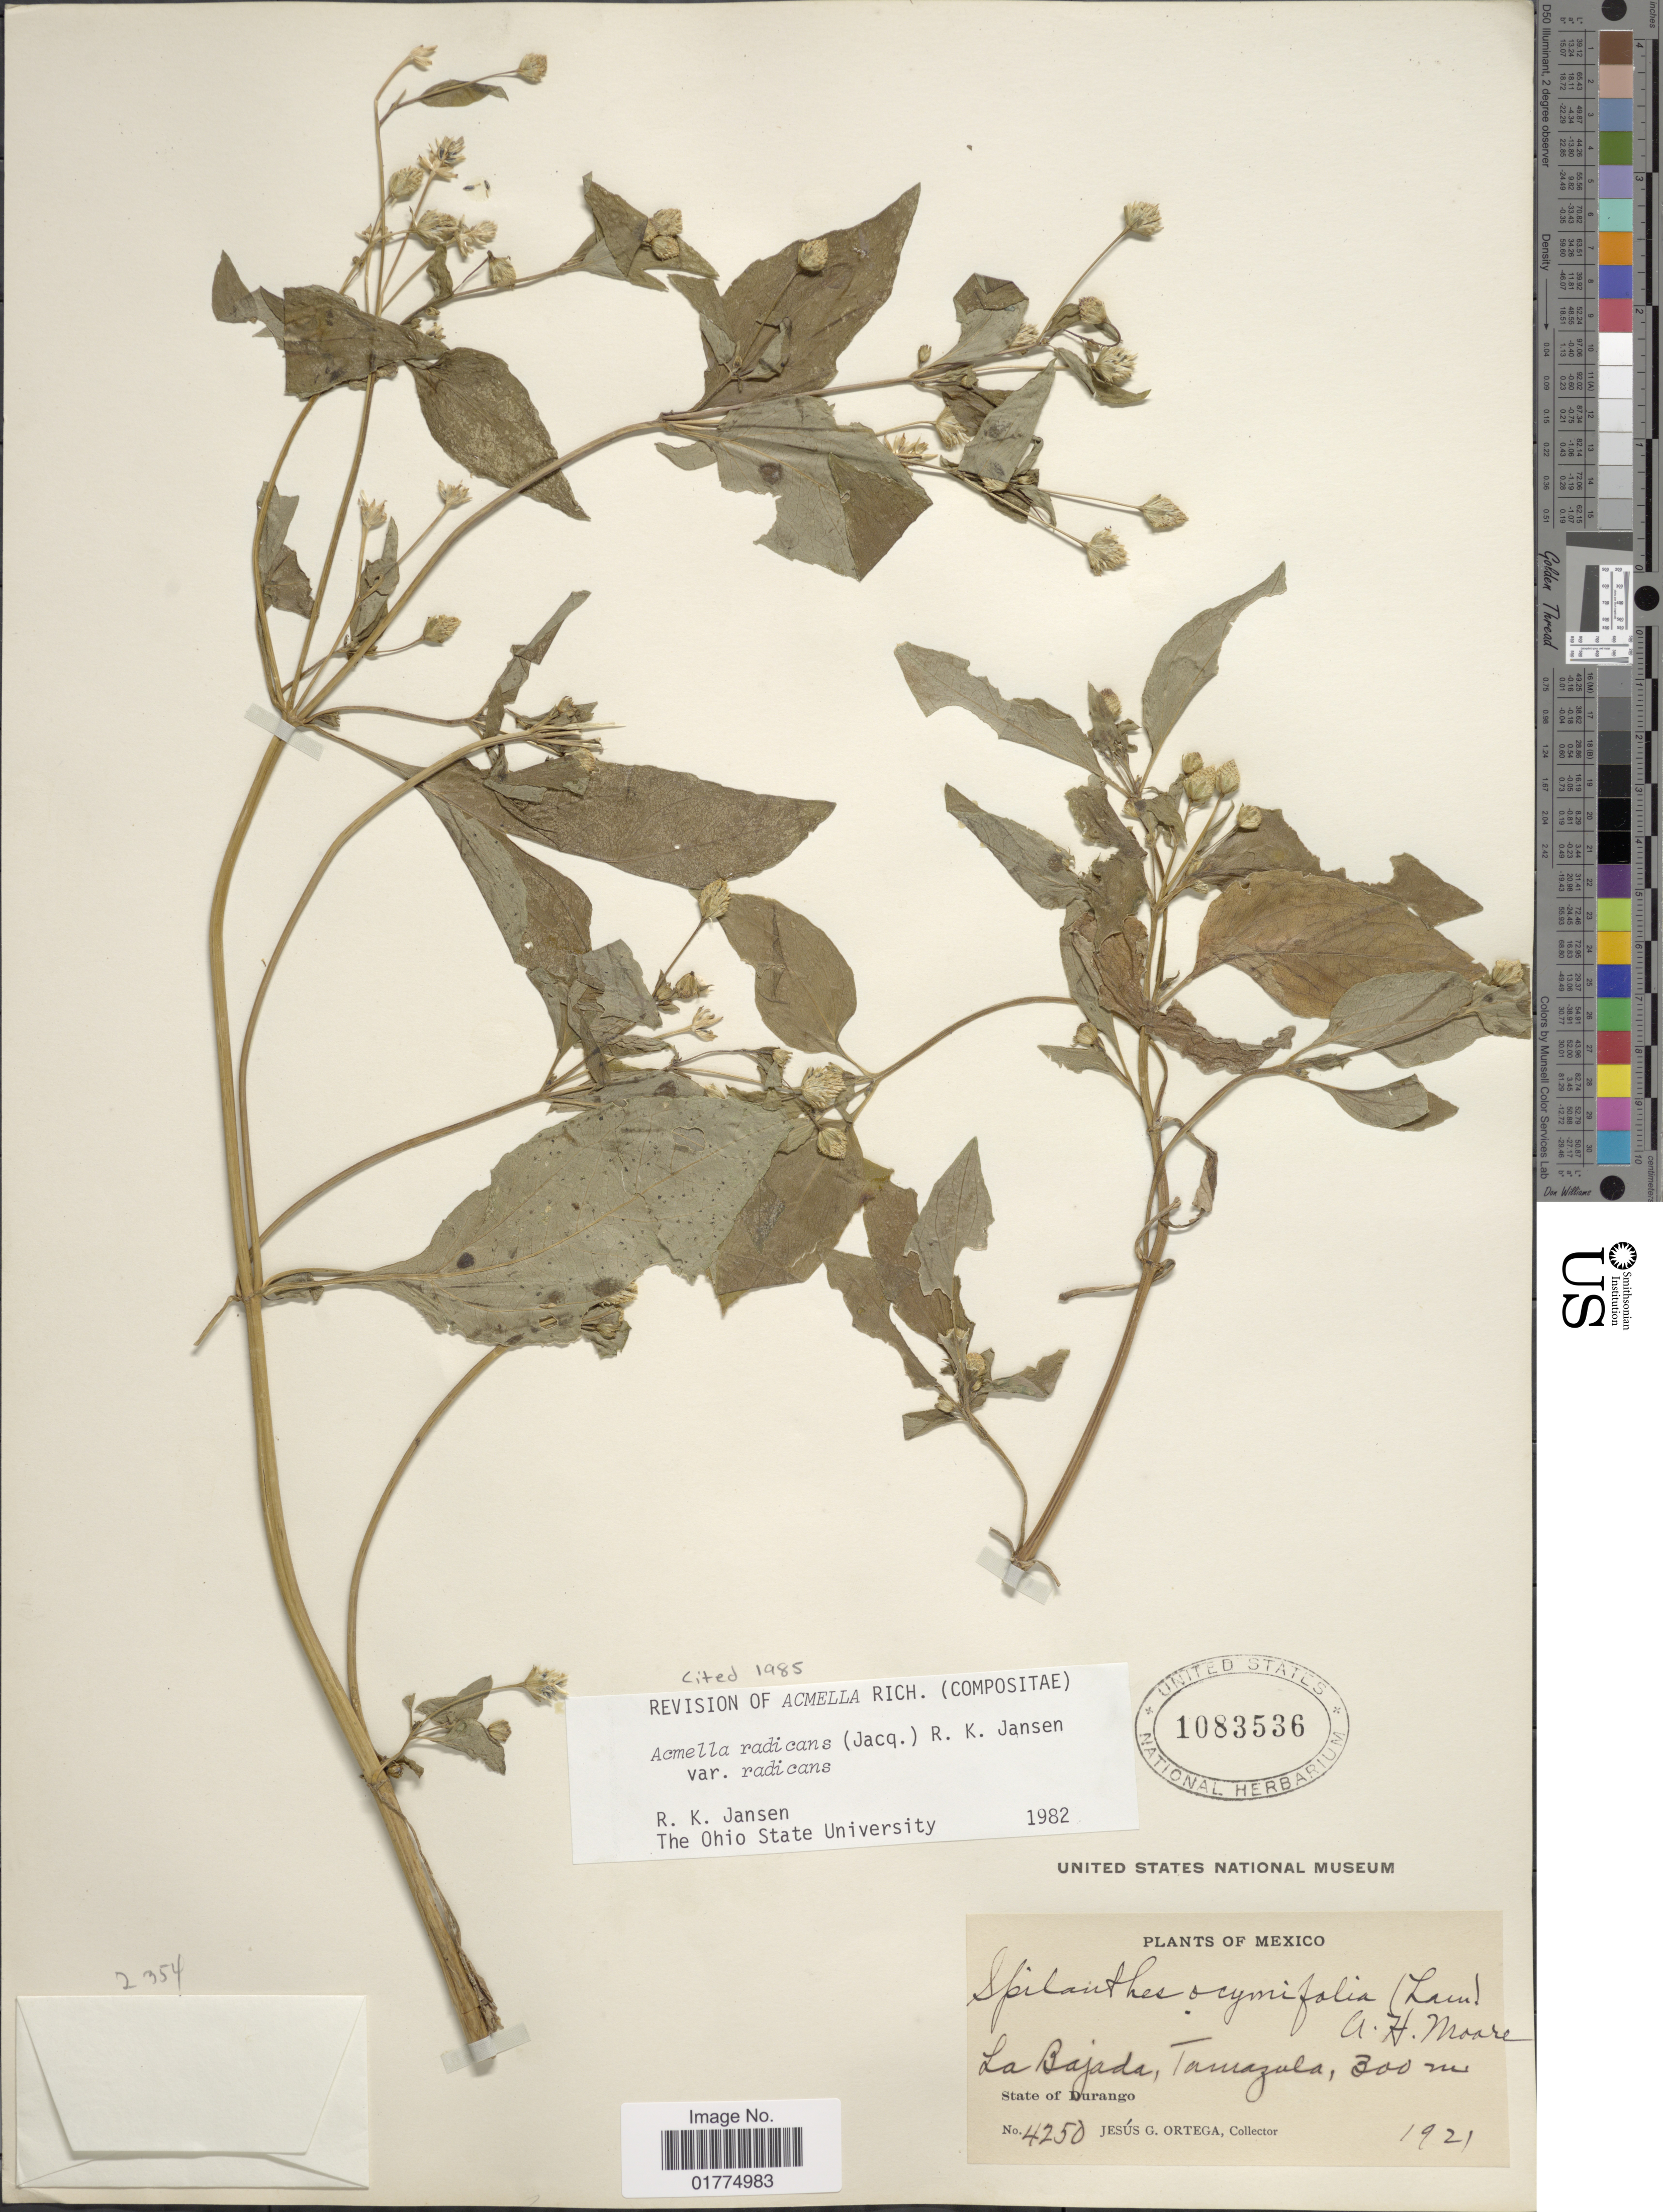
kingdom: Plantae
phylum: Tracheophyta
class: Magnoliopsida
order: Asterales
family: Asteraceae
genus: Acmella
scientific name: Acmella radicans var. radicans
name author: (Jacq.) R.K. Jansen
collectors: J. Ortega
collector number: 4250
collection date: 1921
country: Mexico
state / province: Durango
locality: La Bajada, Tamazula. State of Durango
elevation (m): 300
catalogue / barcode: US 1083536